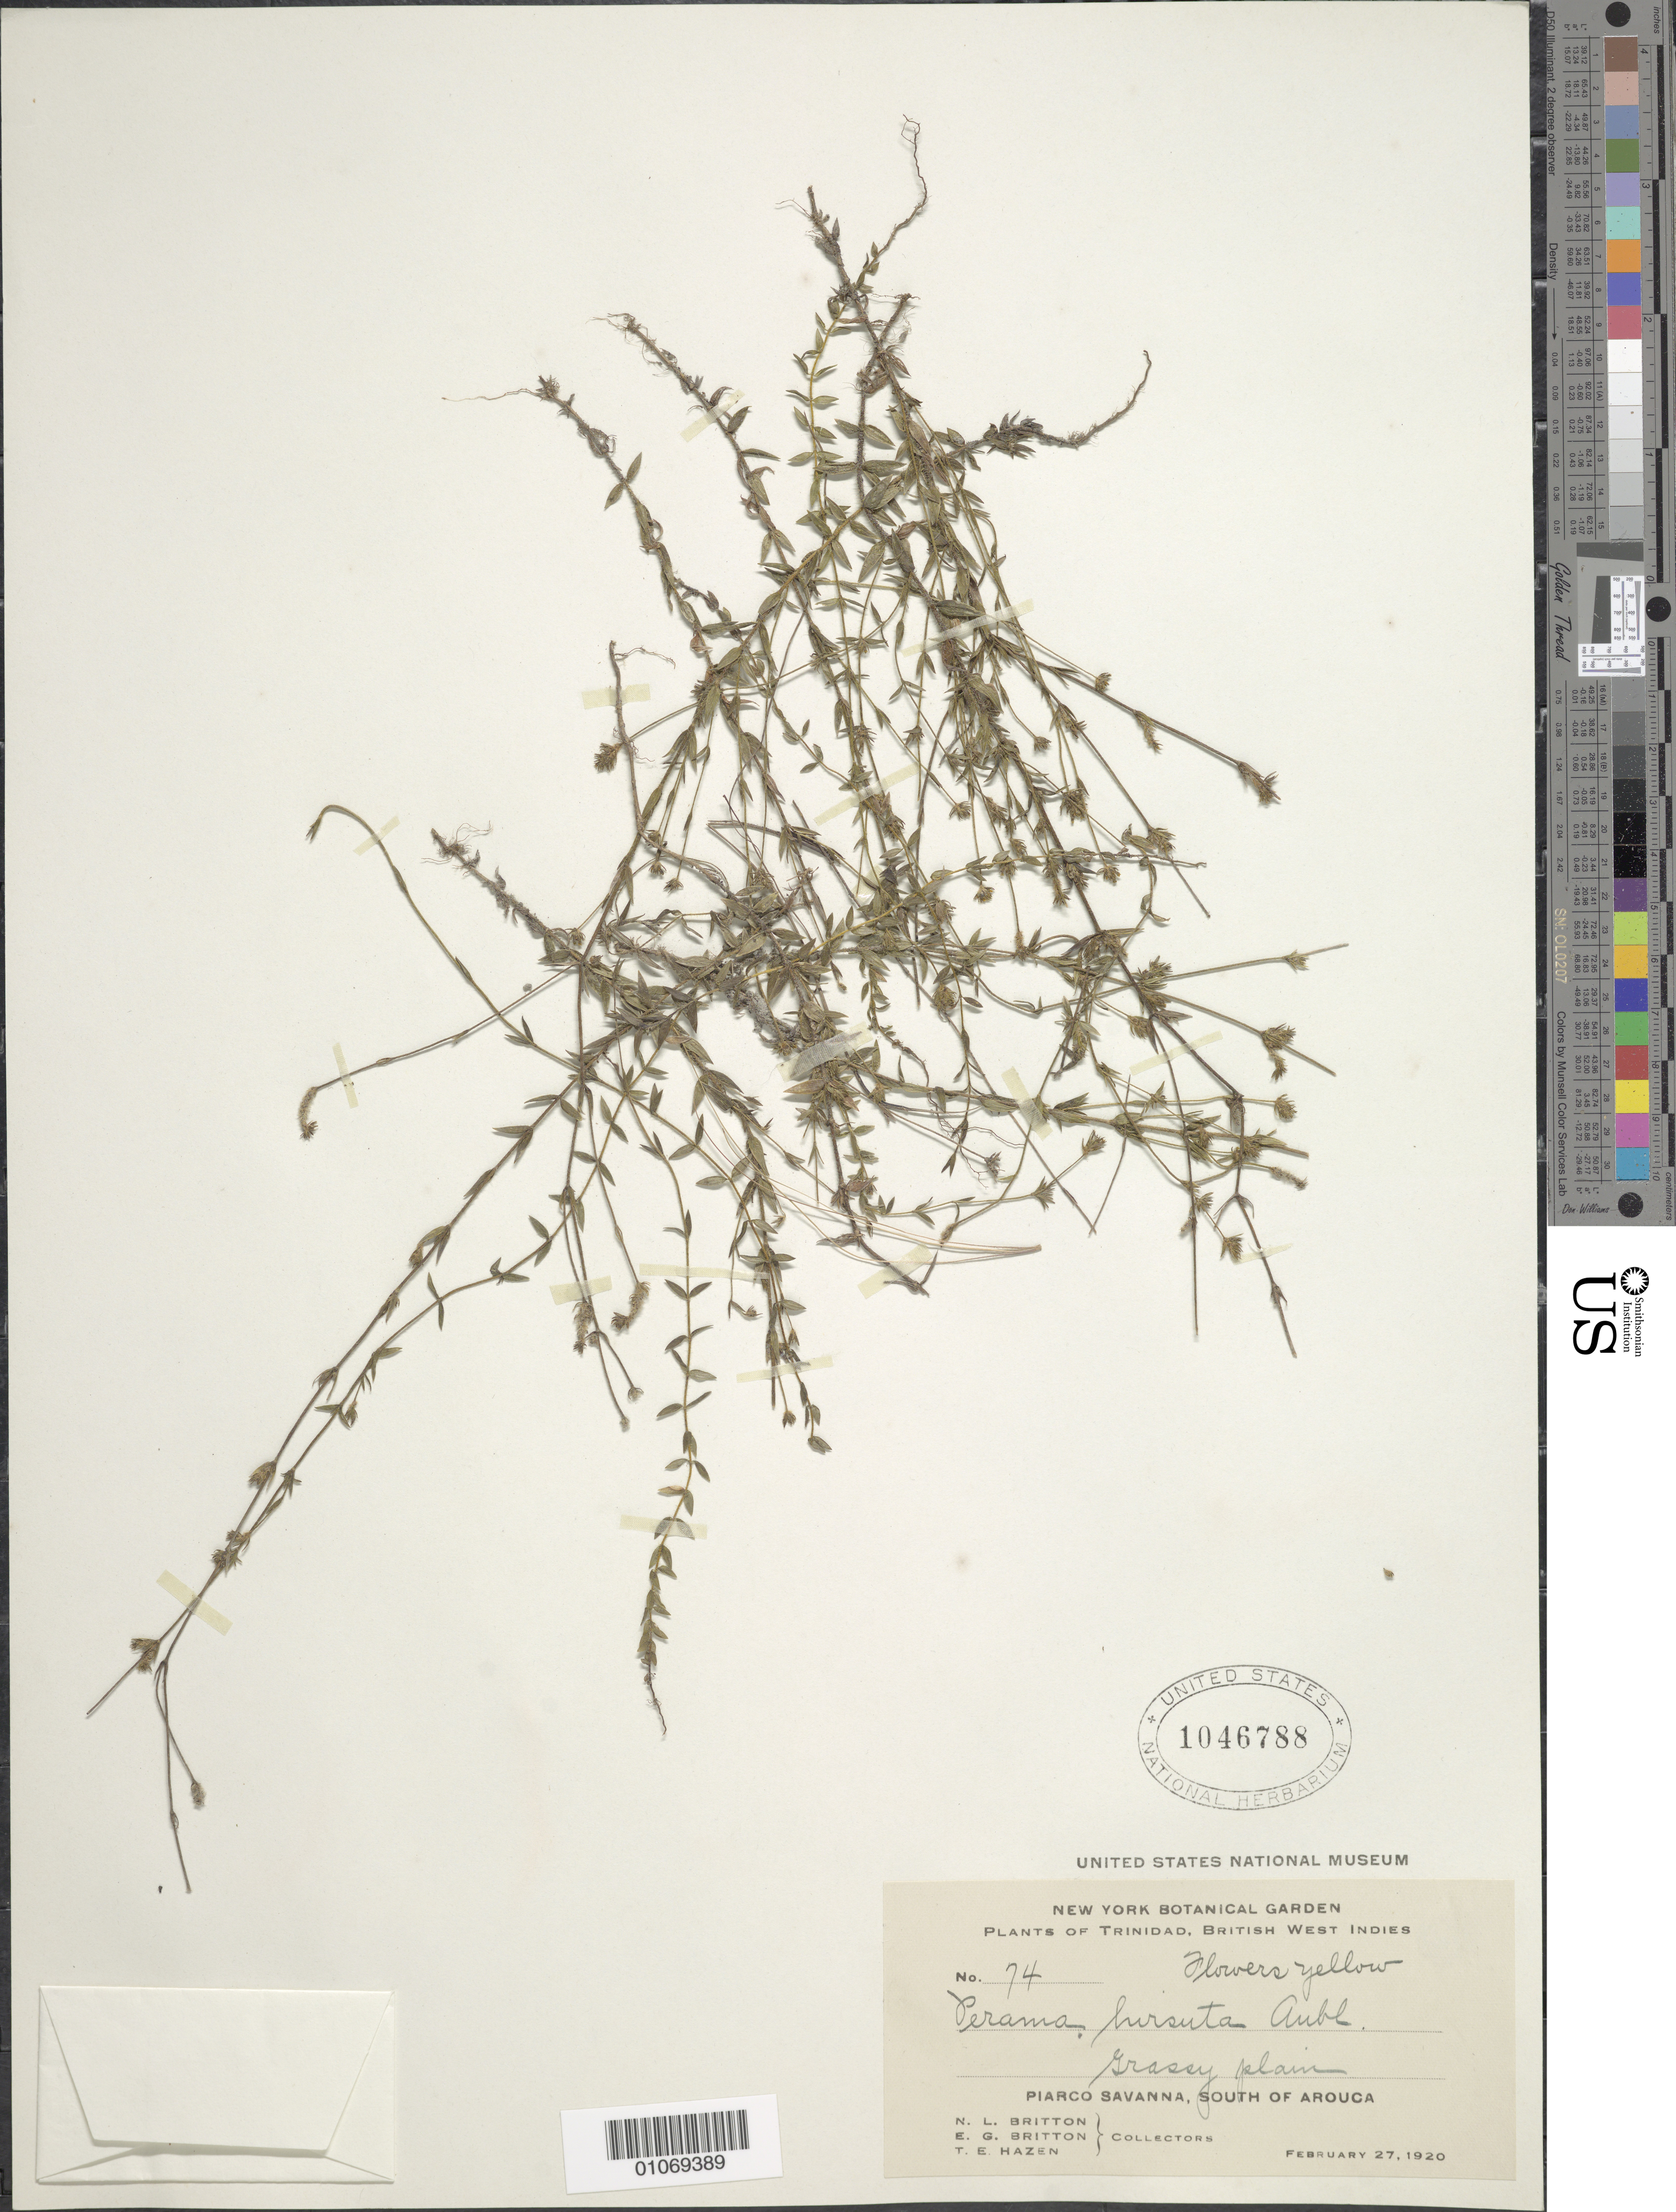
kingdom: Plantae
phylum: Tracheophyta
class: Magnoliopsida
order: Gentianales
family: Rubiaceae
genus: Perama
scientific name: Perama hirsuta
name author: Aubl.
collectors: N. Britton, E. G. Britton & T. E. Hazen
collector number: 74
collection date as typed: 27 Feb 1920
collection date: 1920-02-27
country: Trinidad and Tobago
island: Trinidad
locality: Piarco Savanna, south of Arouca. Grassy plain.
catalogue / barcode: US 1046788